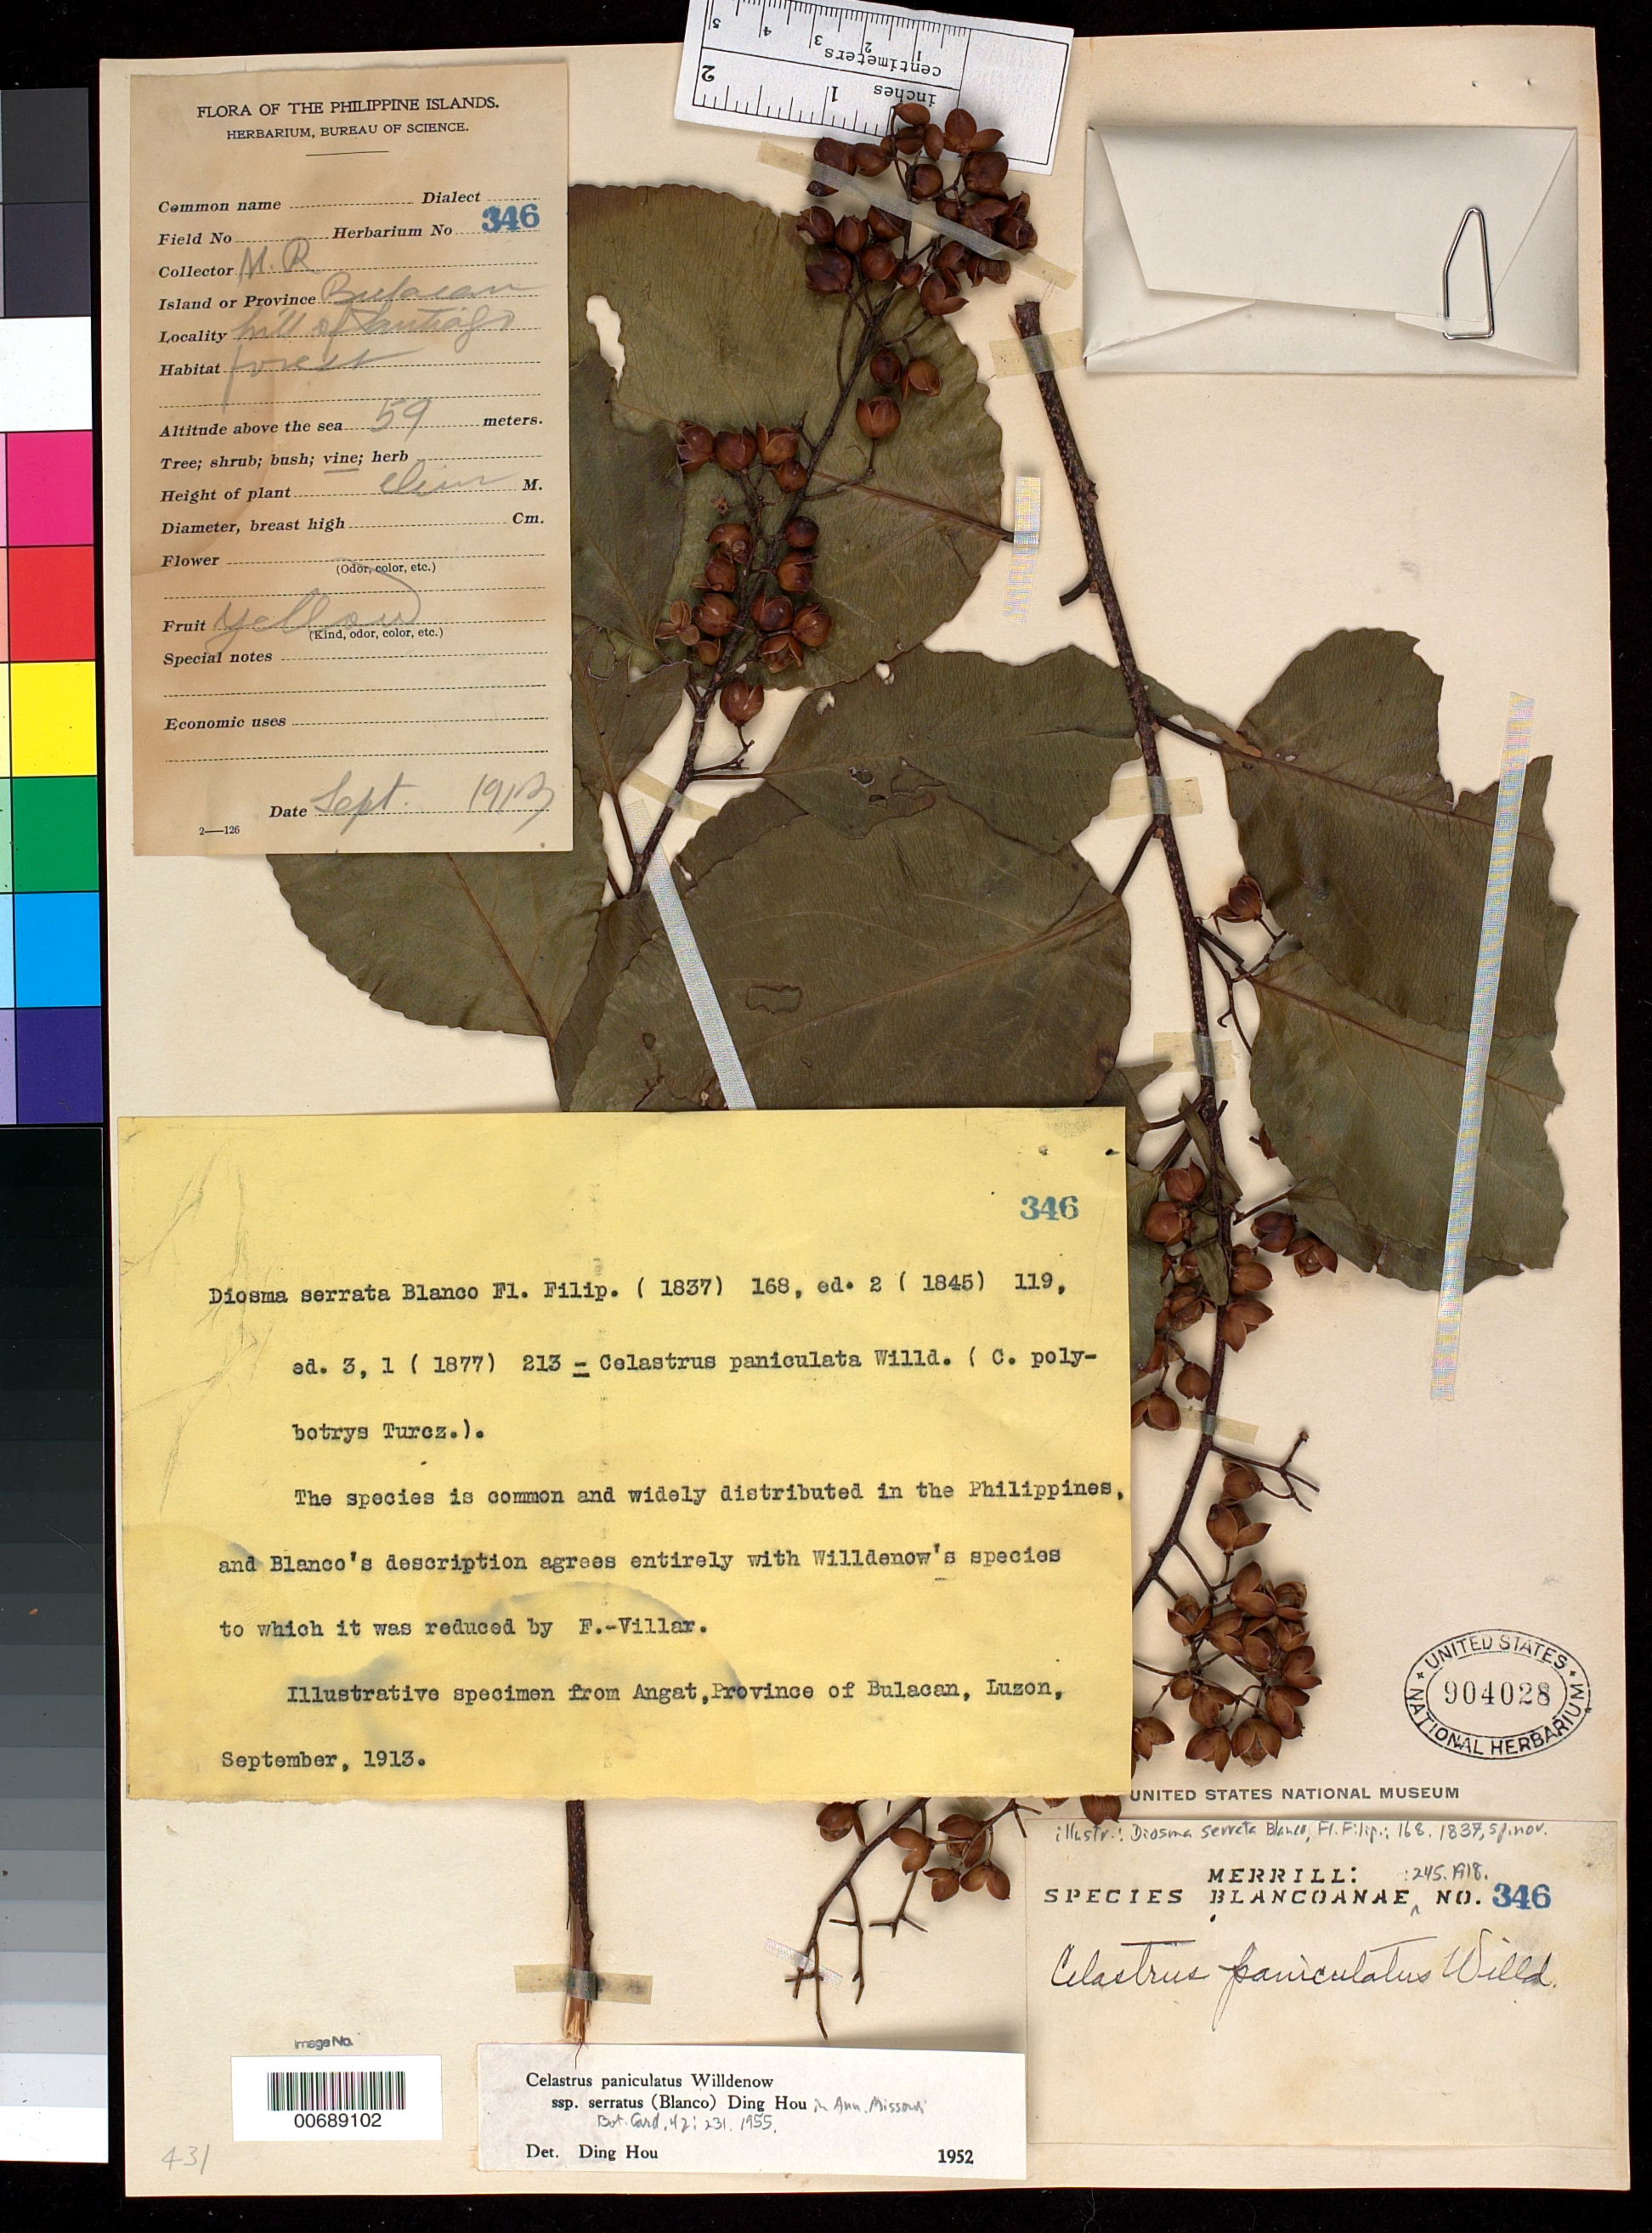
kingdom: Plantae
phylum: Tracheophyta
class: Magnoliopsida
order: Celastrales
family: Celastraceae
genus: Celastrus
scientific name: Celastrus paniculatus subsp. serratus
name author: (Blanco) Ding Hou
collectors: M. Ramos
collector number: Sp. Blancoan. 0346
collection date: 1913-09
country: Philippines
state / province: Central Luzon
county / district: Bulacan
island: Luzon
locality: hill at Santiago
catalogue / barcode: US 904028